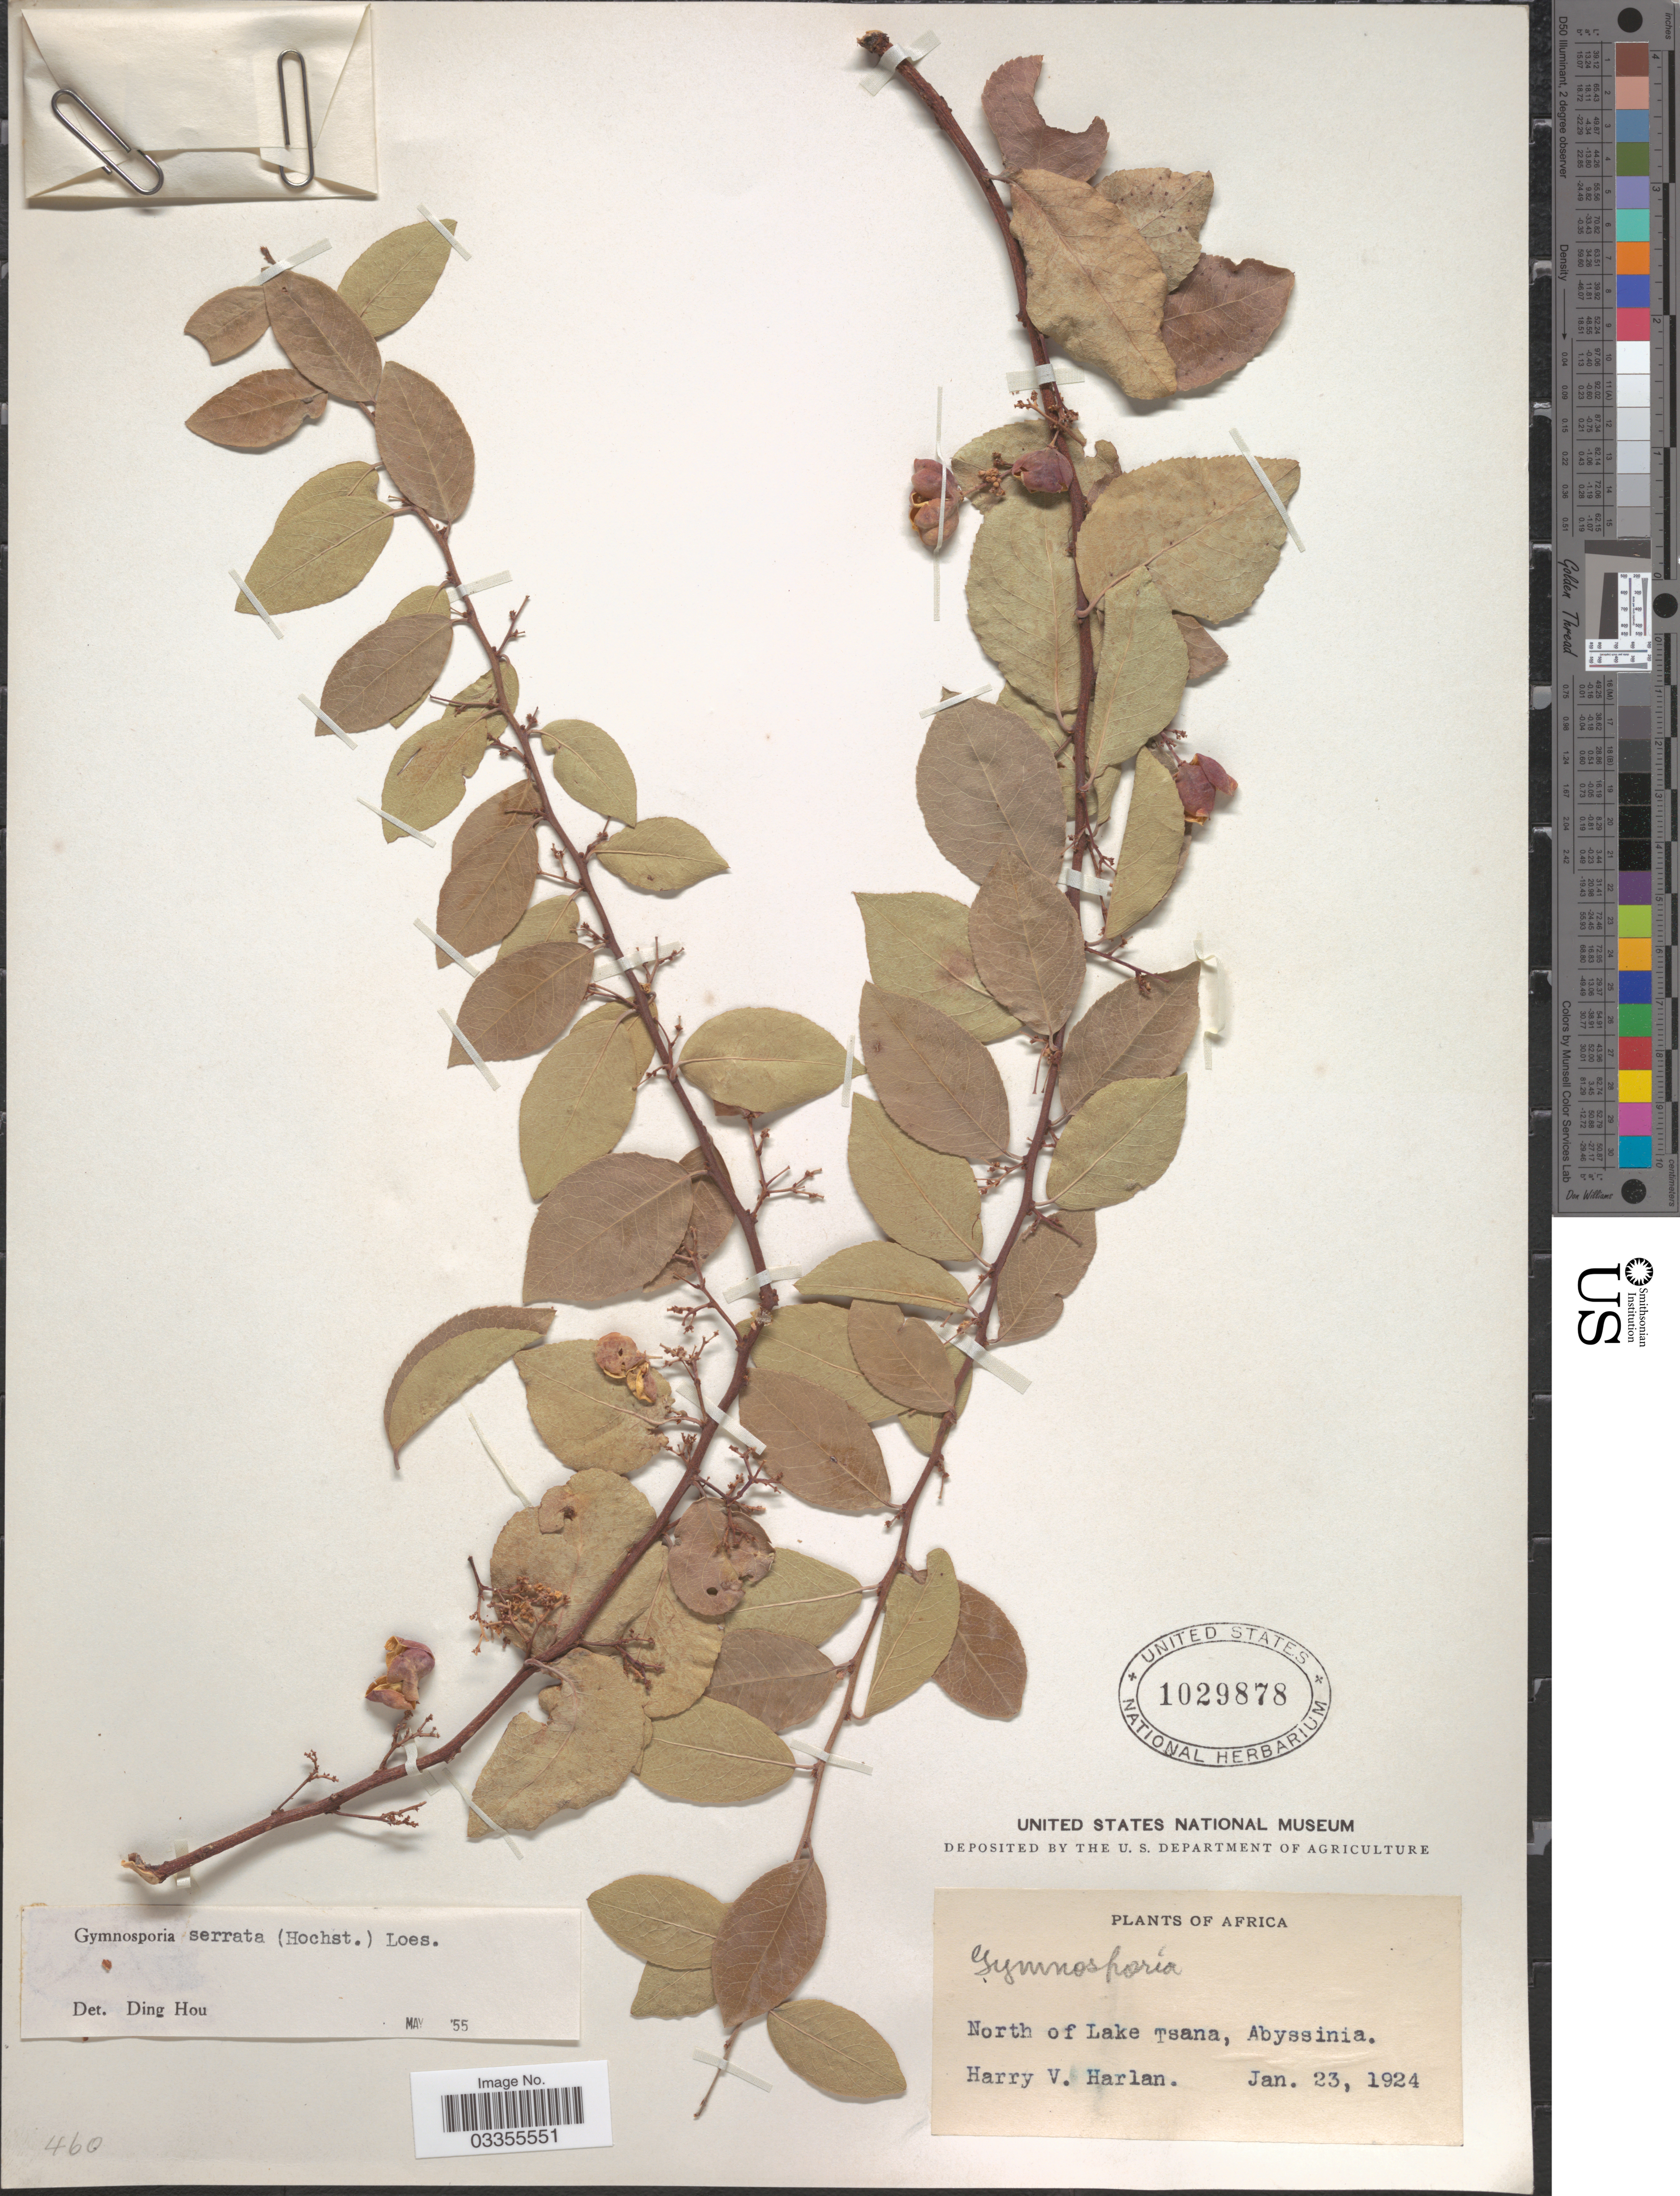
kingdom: Plantae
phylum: Tracheophyta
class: Magnoliopsida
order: Celastrales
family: Celastraceae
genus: Gymnosporia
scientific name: Gymnosporia serrata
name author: (A. Rich.) Loes.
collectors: H. Harlan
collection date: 1924-01-23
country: Ethiopia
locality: North of Lake Tsana, Abyssinia.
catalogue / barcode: US 1029878